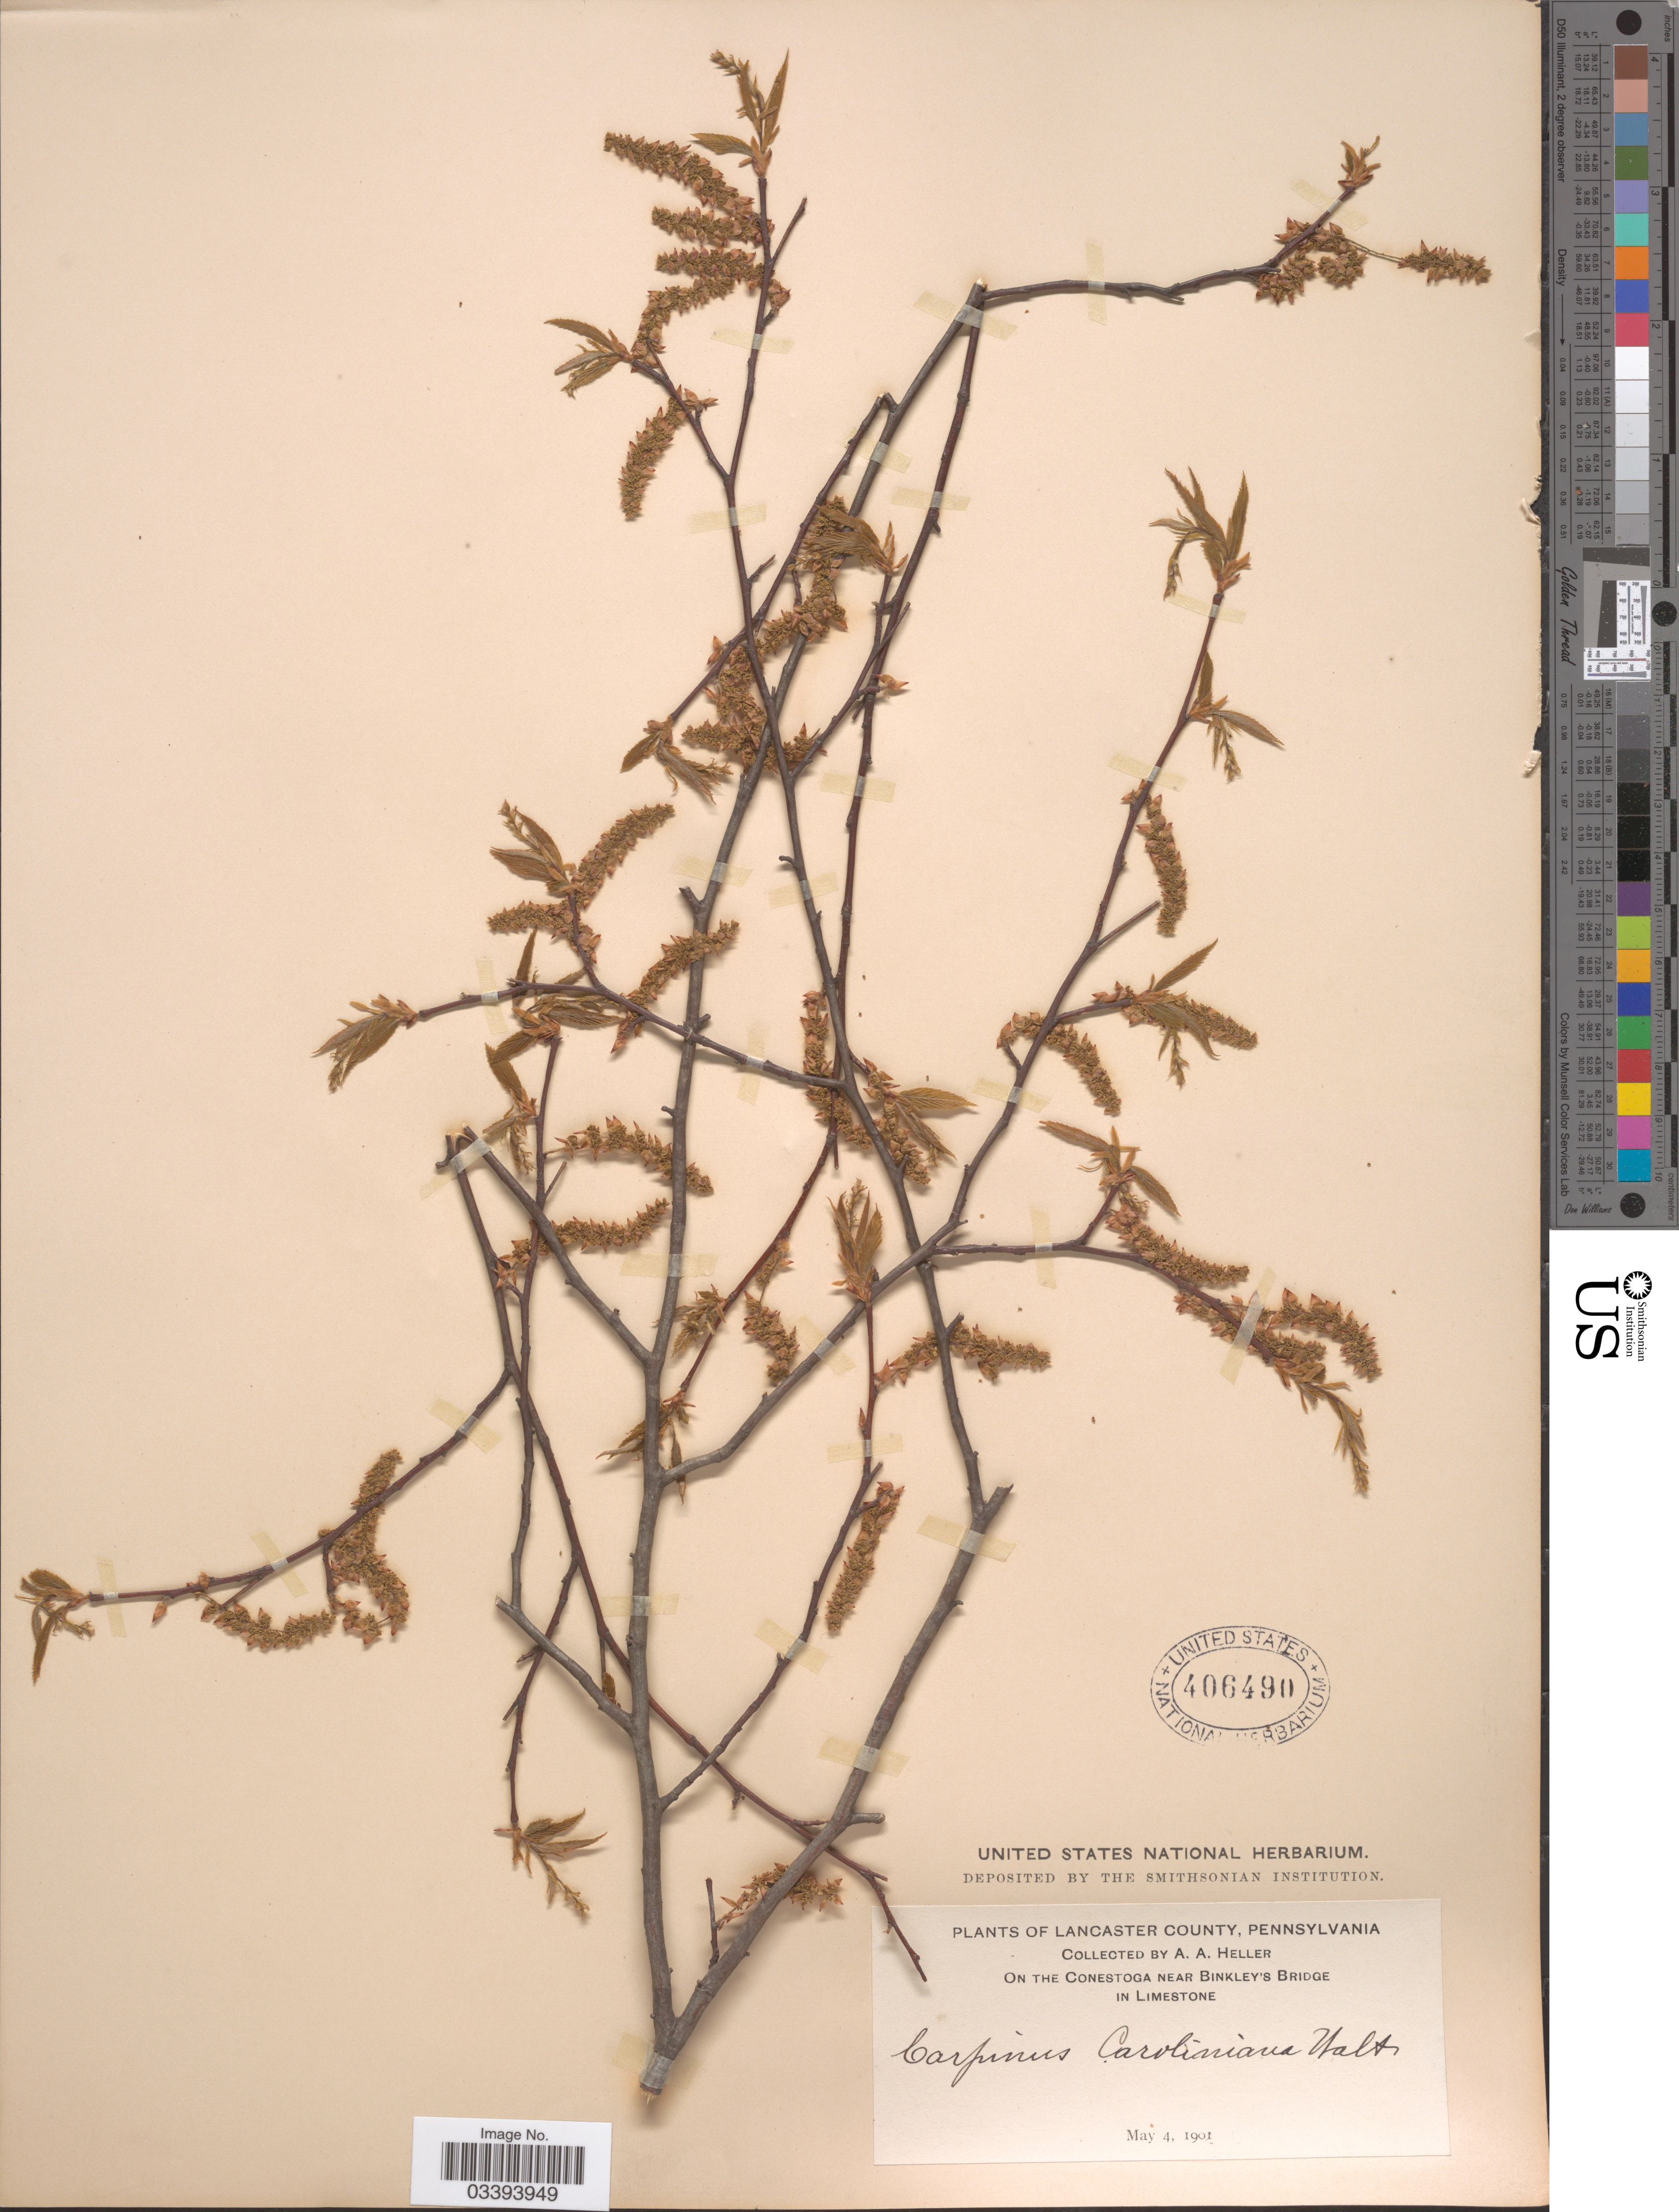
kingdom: Plantae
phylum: Tracheophyta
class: Magnoliopsida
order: Fagales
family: Betulaceae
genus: Carpinus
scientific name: Carpinus caroliniana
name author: Walter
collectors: A. A. Heller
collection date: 1901-05-04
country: United States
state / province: Pennsylvania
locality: Lancaster County. On the Conestoga near Binkley's Bridge in Limestone.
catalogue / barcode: US 406490